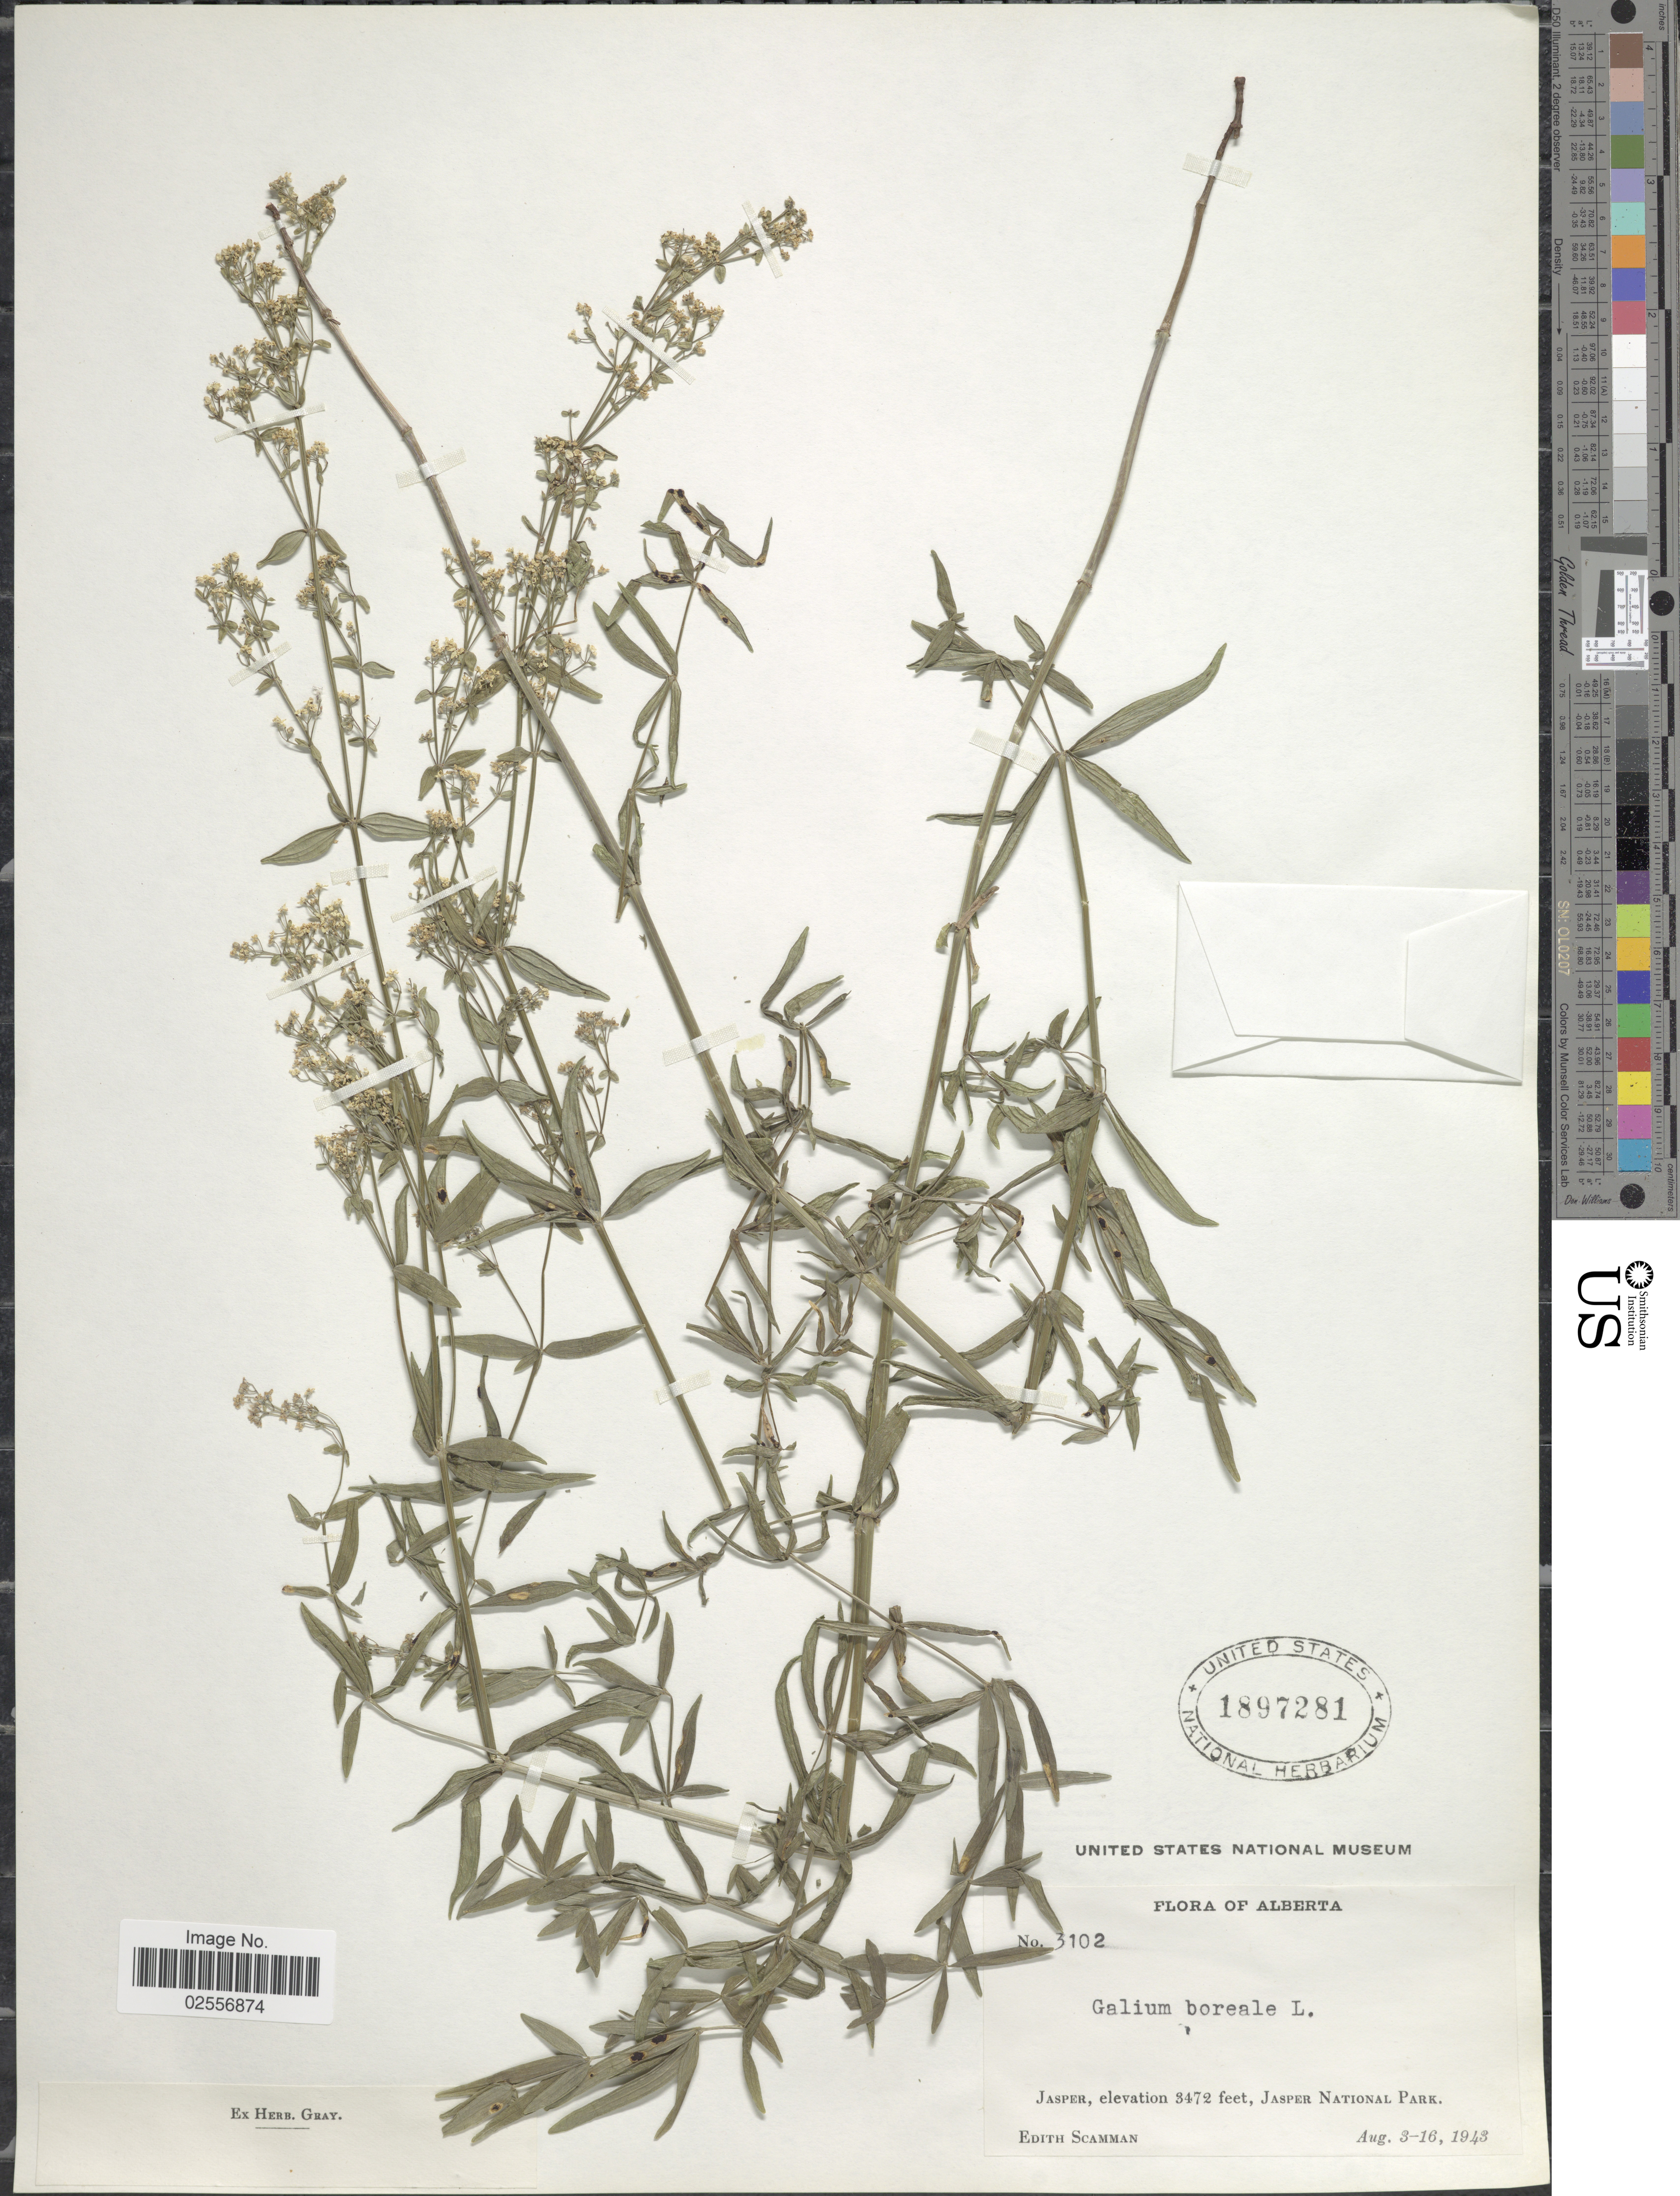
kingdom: Plantae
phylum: Tracheophyta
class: Magnoliopsida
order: Gentianales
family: Rubiaceae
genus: Galium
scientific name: Galium boreale L.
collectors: E. Scamman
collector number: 3102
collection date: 1943-08-03/1943-08-16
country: Canada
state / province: Alberta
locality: Jasper, Jasper National Park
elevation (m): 1058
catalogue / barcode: US 1897281